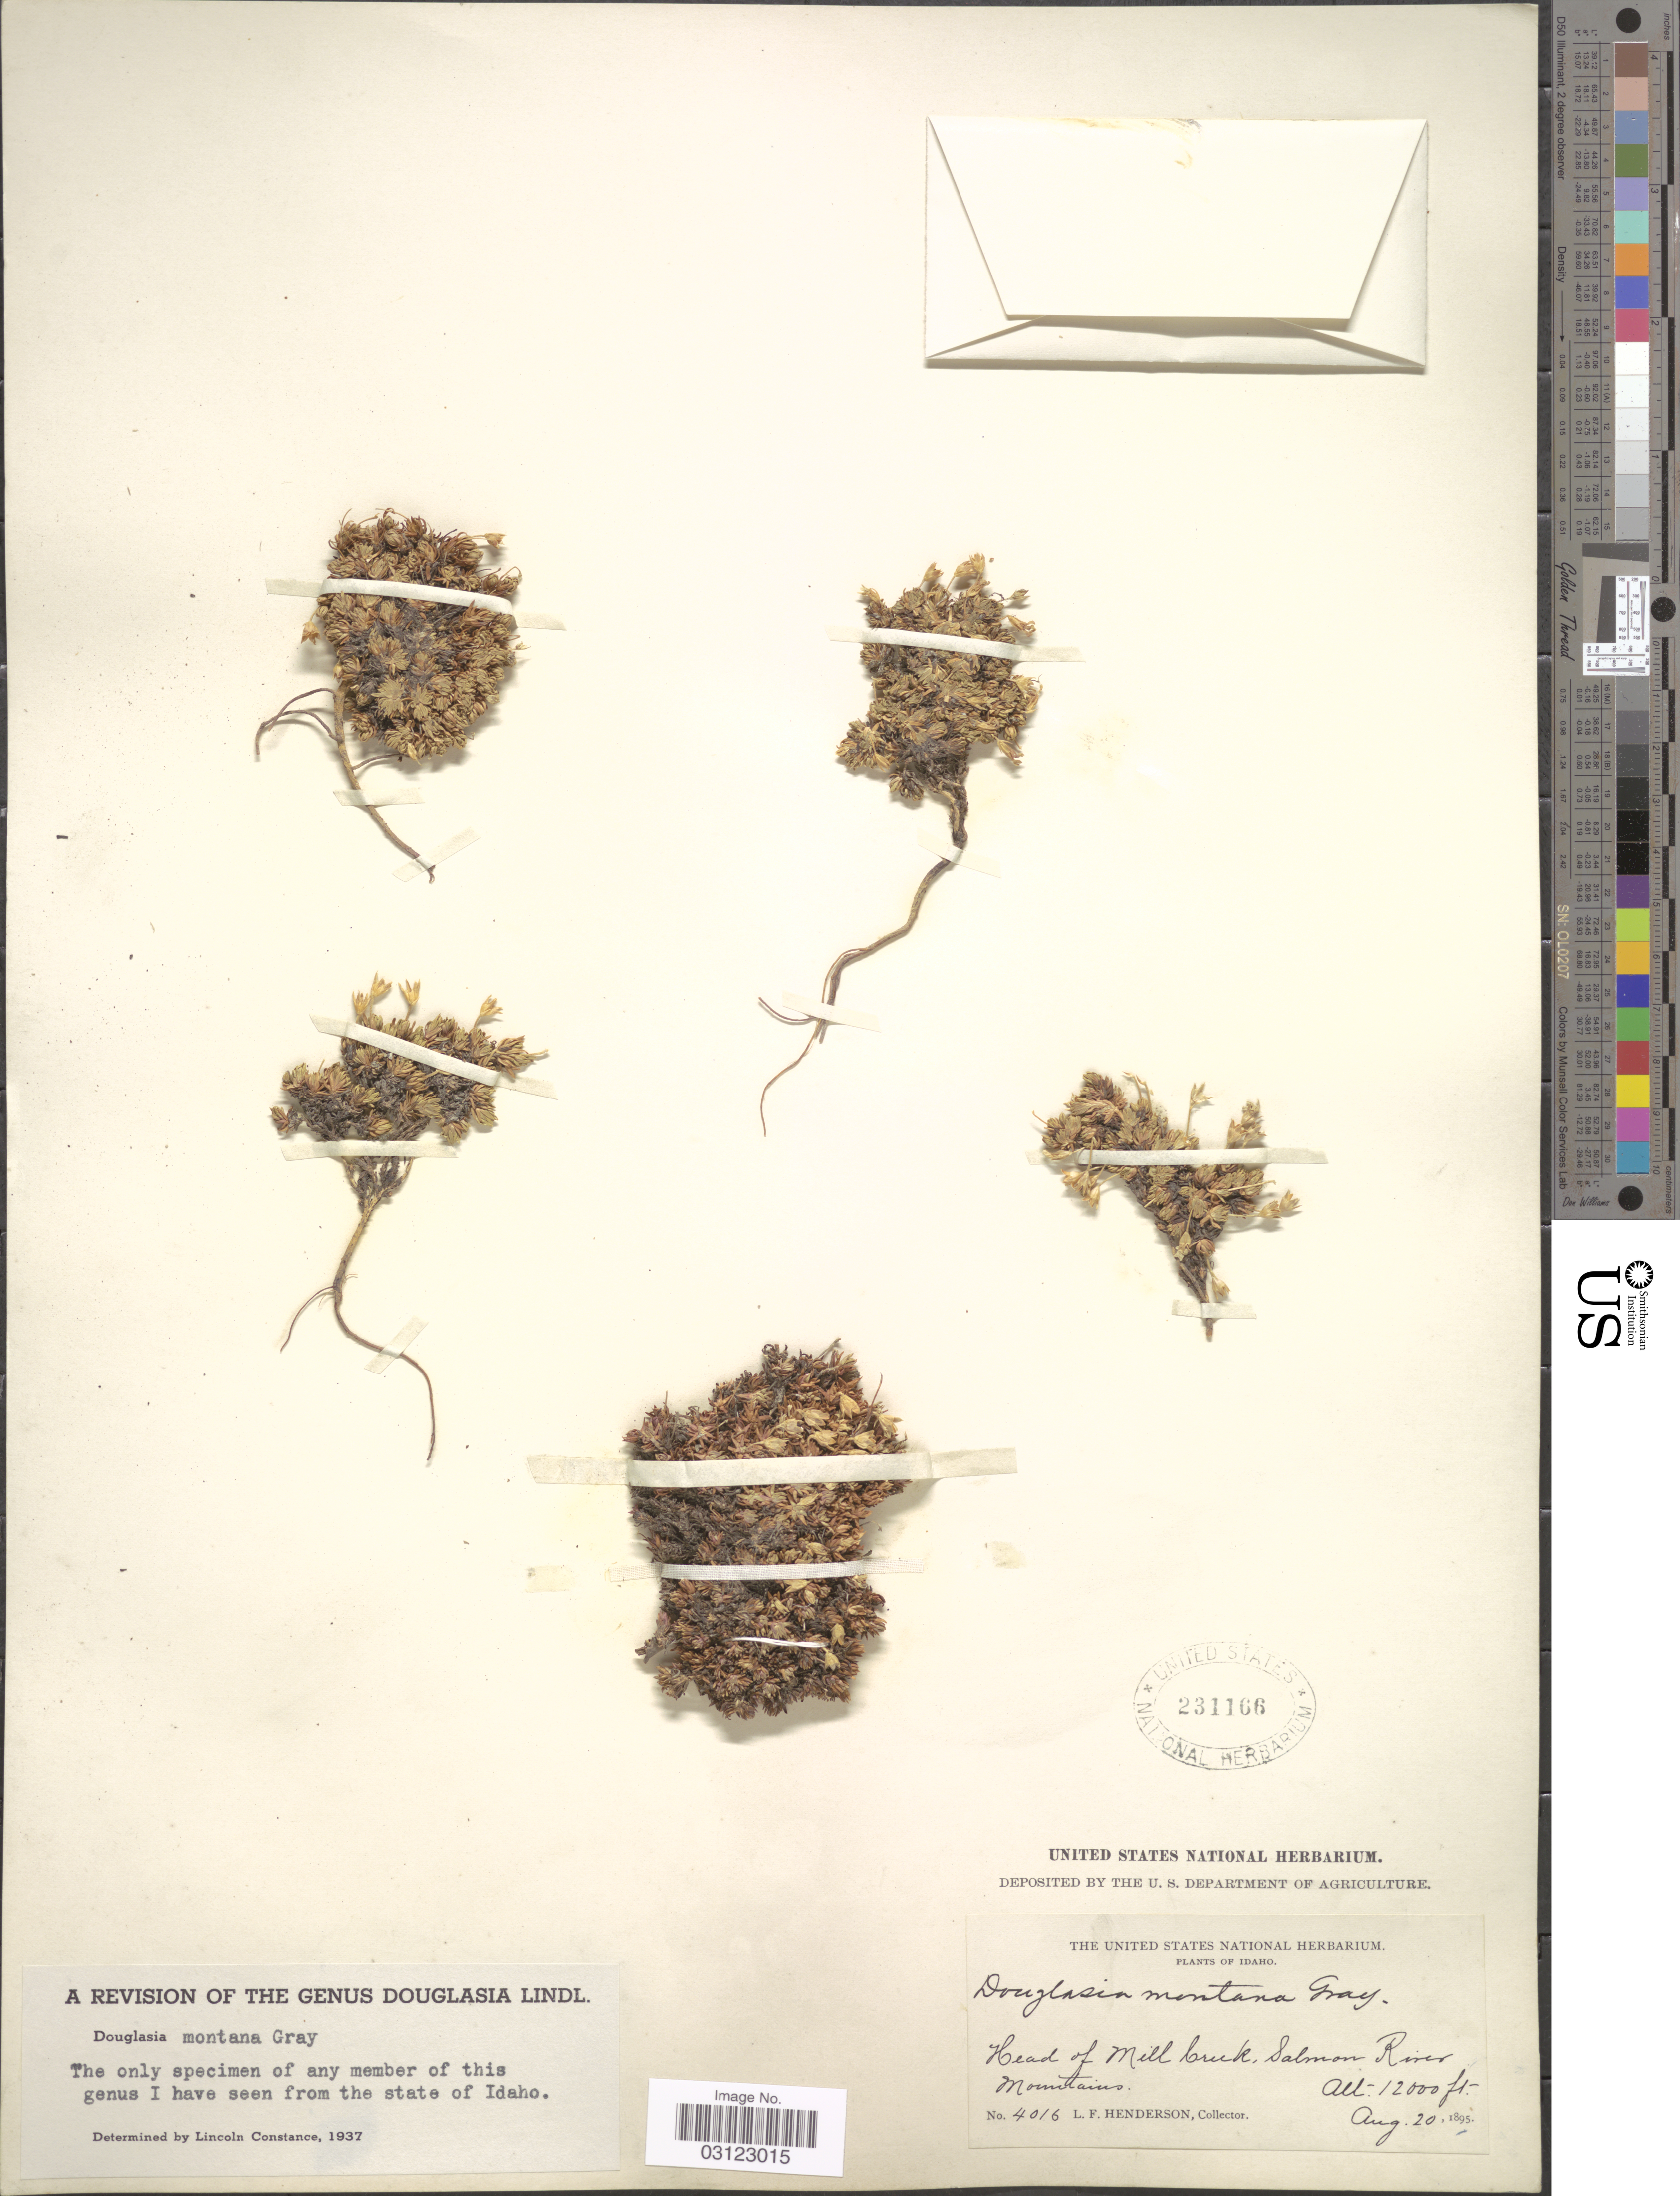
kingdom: Plantae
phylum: Tracheophyta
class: Magnoliopsida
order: Ericales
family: Primulaceae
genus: Douglasia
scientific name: Douglasia montana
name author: A. Gray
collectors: L. Henderson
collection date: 1895-08-20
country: United States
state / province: Idaho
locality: Head of Mill Creek, Salmon River Mountains.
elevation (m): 3658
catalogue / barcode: US 231166